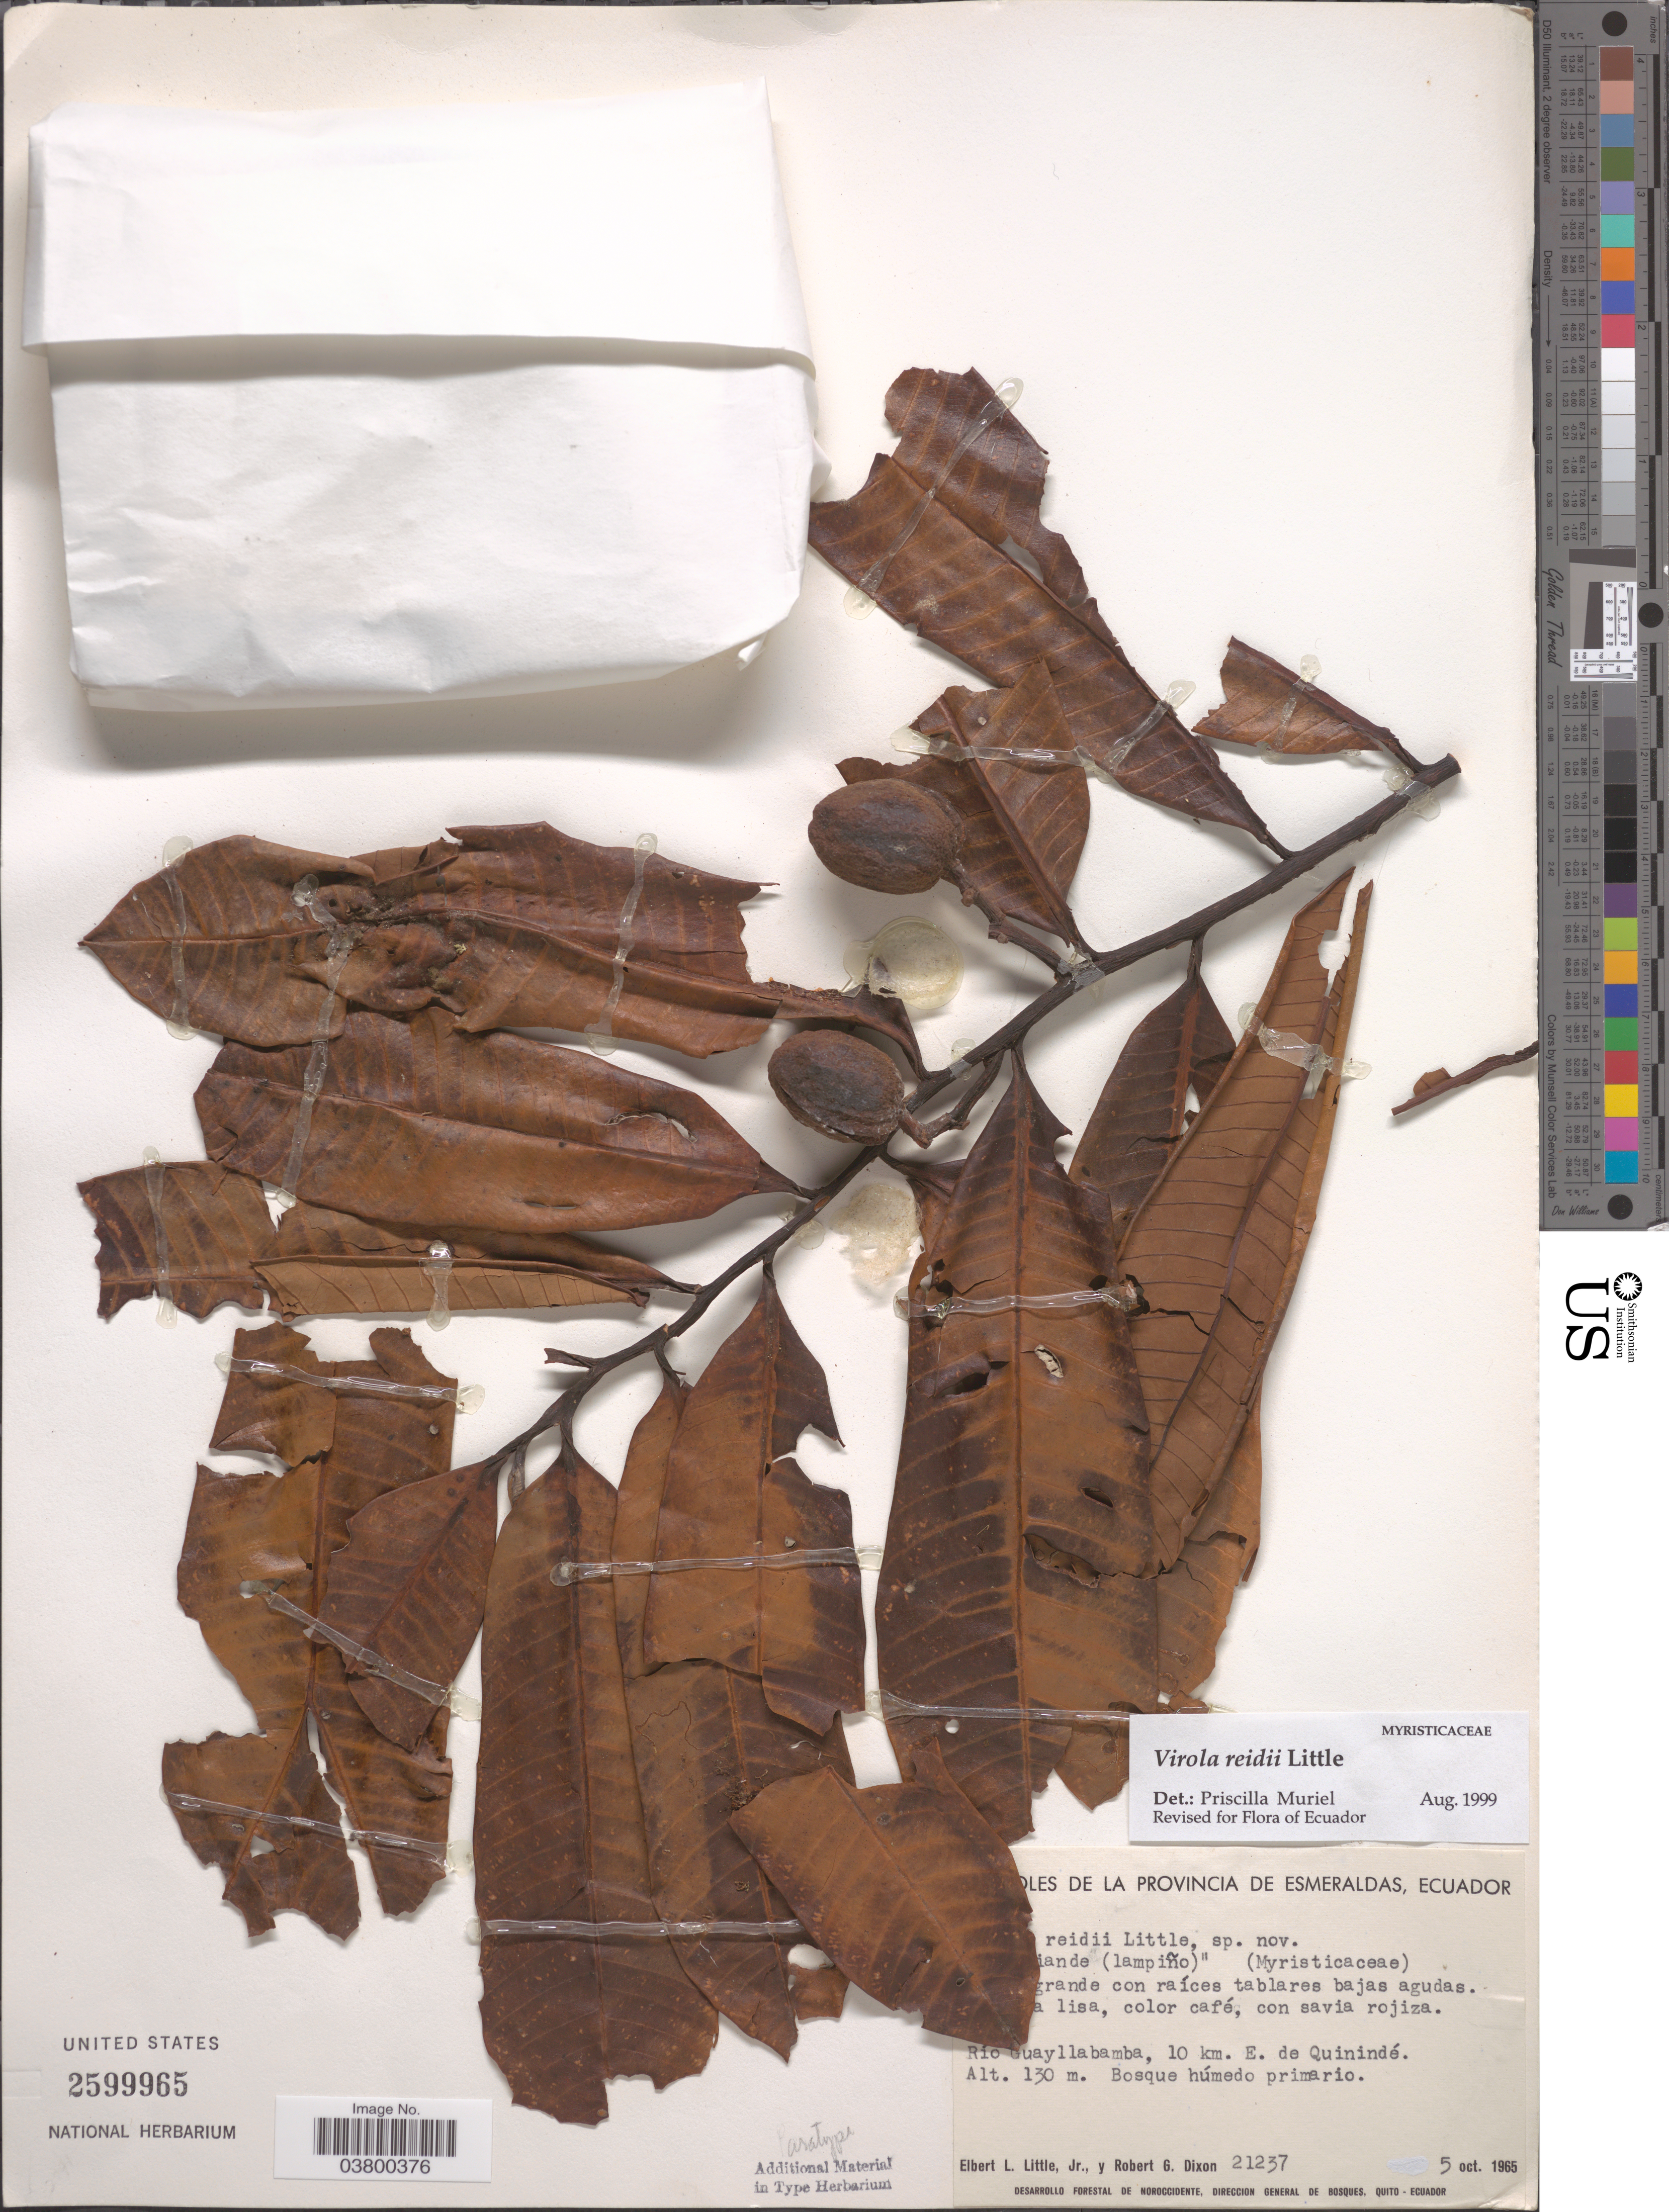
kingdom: Plantae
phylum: Tracheophyta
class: Magnoliopsida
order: Magnoliales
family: Myristicaceae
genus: Virola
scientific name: Virola surinamensis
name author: (Rol.) Warb.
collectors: E. L. Little & R. G. Dixon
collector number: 21237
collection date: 1965-10-05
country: Ecuador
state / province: Esmeraldas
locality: Río Guayllabamba, 10 km. E. de Quinindé.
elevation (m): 130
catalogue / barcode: US 2599965